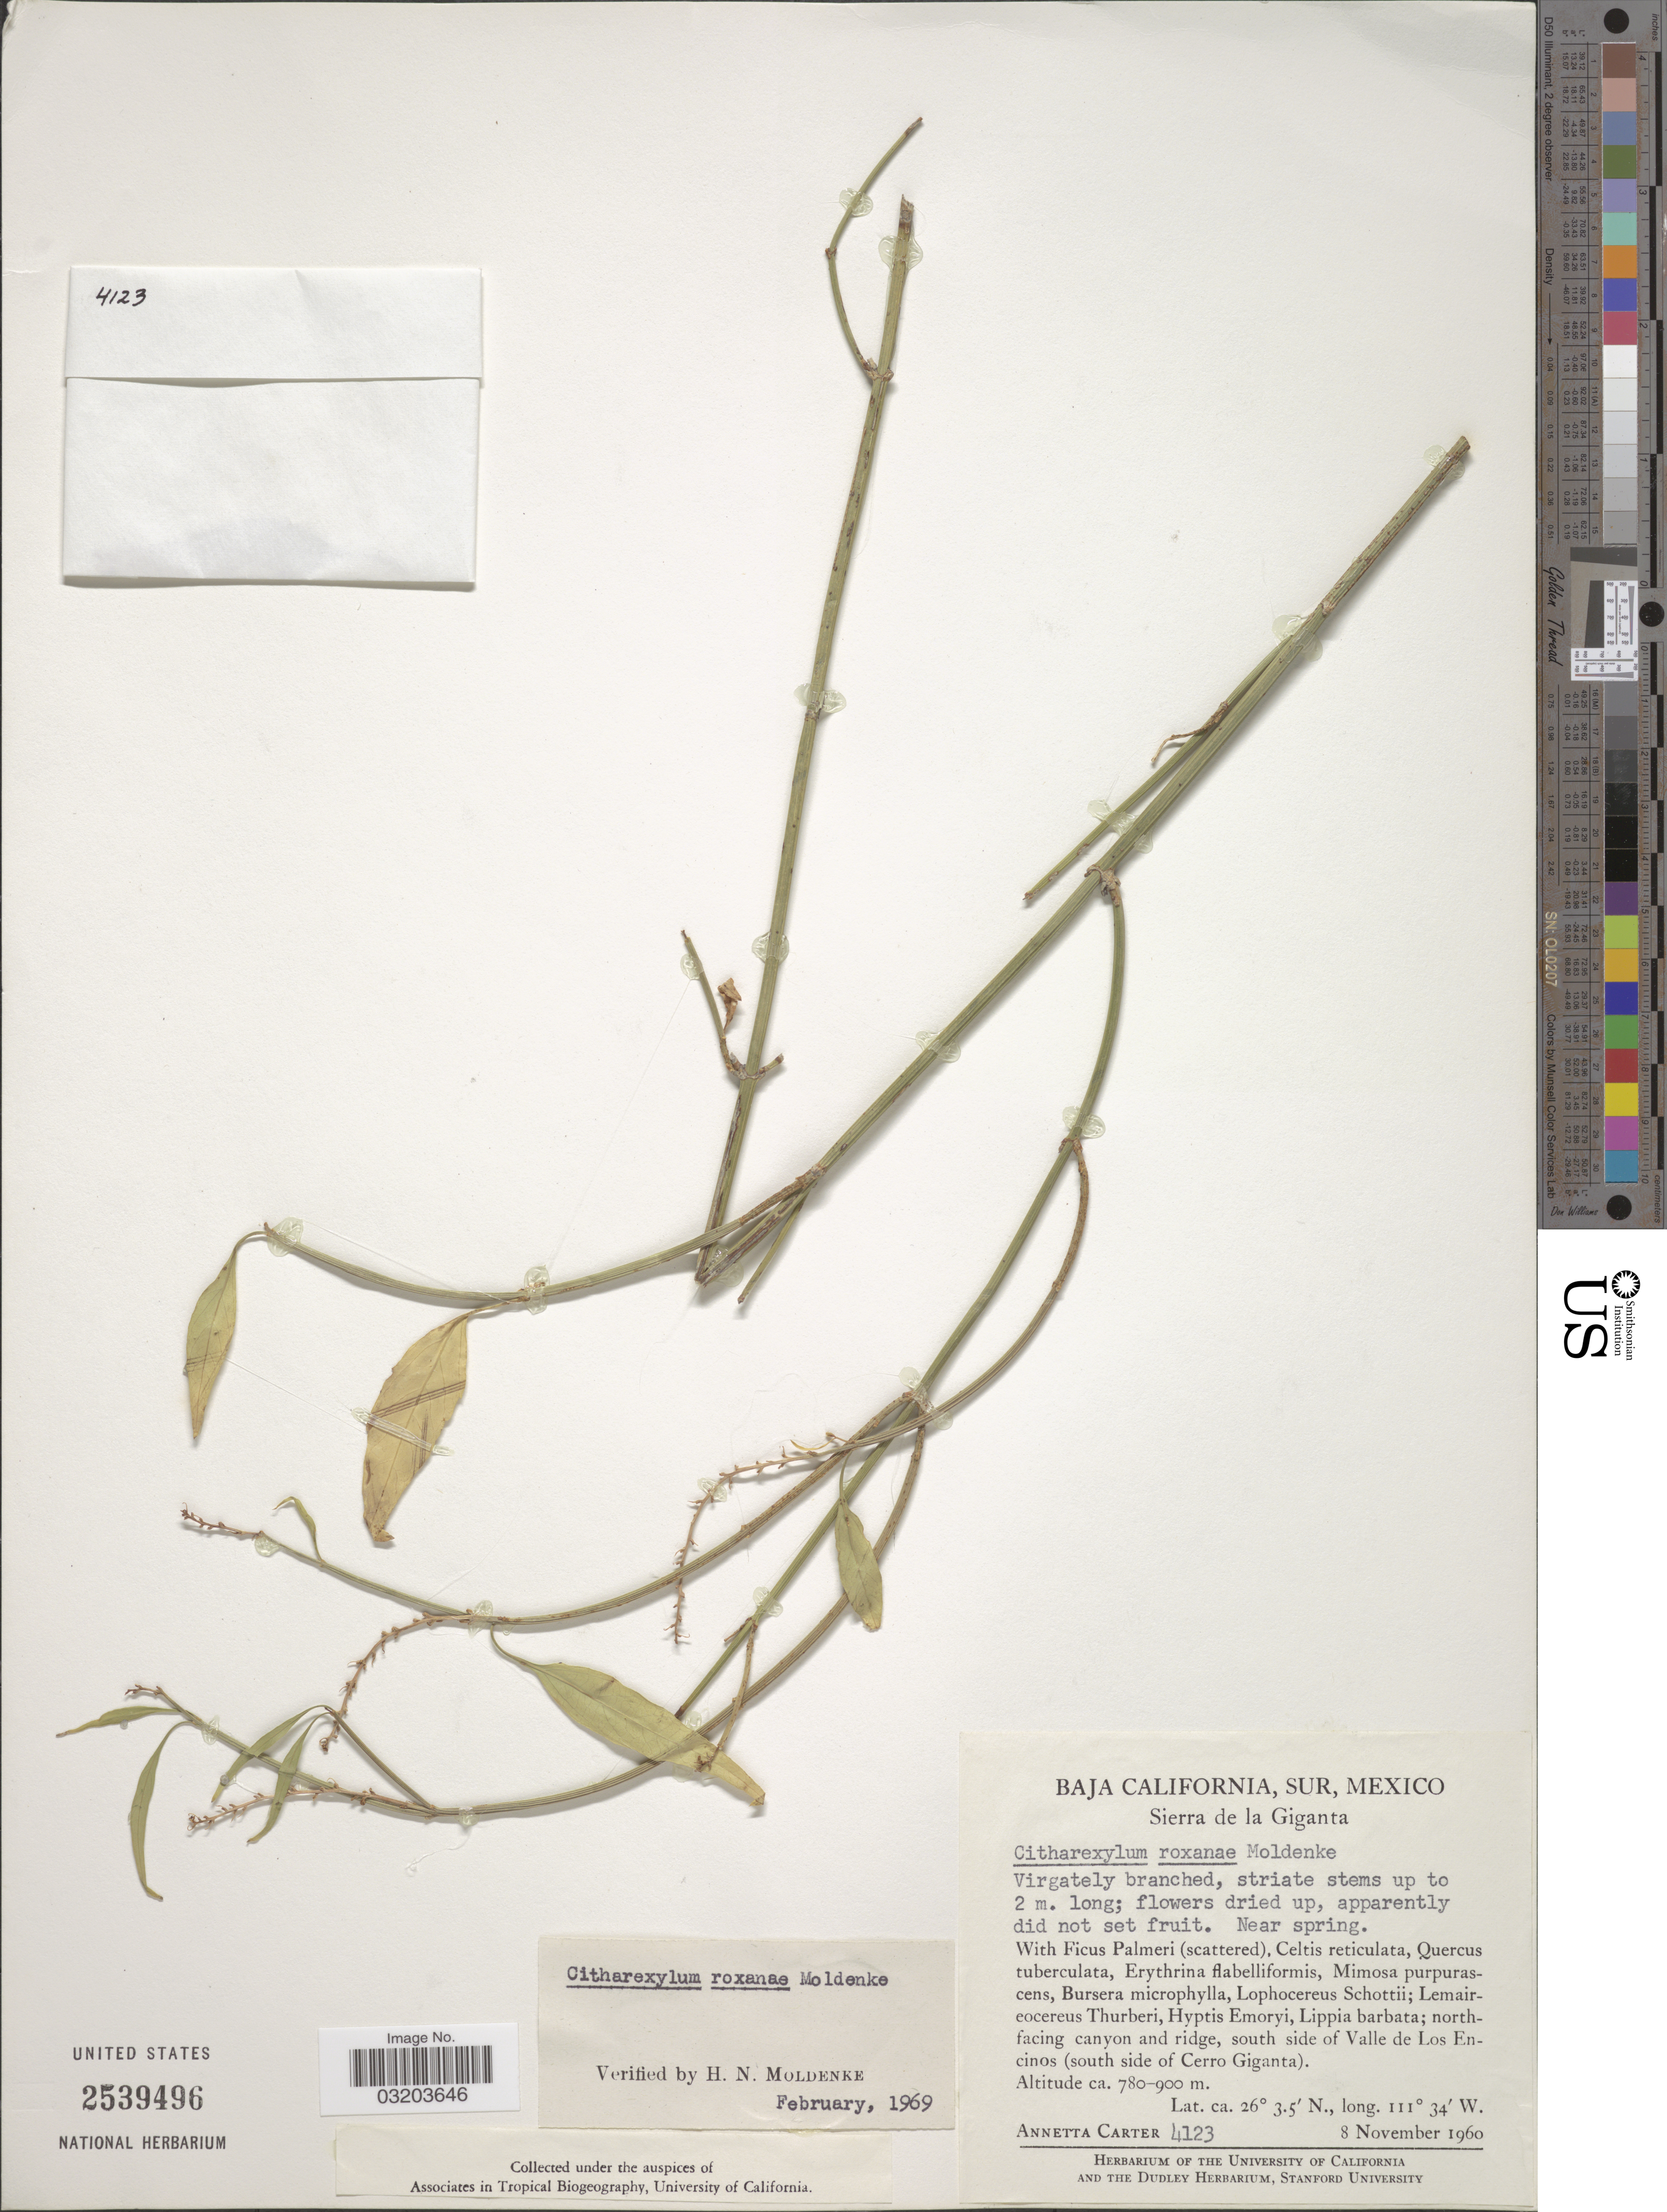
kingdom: Plantae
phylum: Tracheophyta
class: Magnoliopsida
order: Lamiales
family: Verbenaceae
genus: Citharexylum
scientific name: Citharexylum roxanae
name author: Moldenke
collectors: A. Carter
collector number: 4123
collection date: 1960-11-08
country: Mexico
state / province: Baja California Sur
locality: Baja California, Sur. Sierra de la Giganta. North facing canyon and ridge, south side of Valle de Los Encinos (south side of Cerro Giganta).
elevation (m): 780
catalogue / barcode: US 2539496